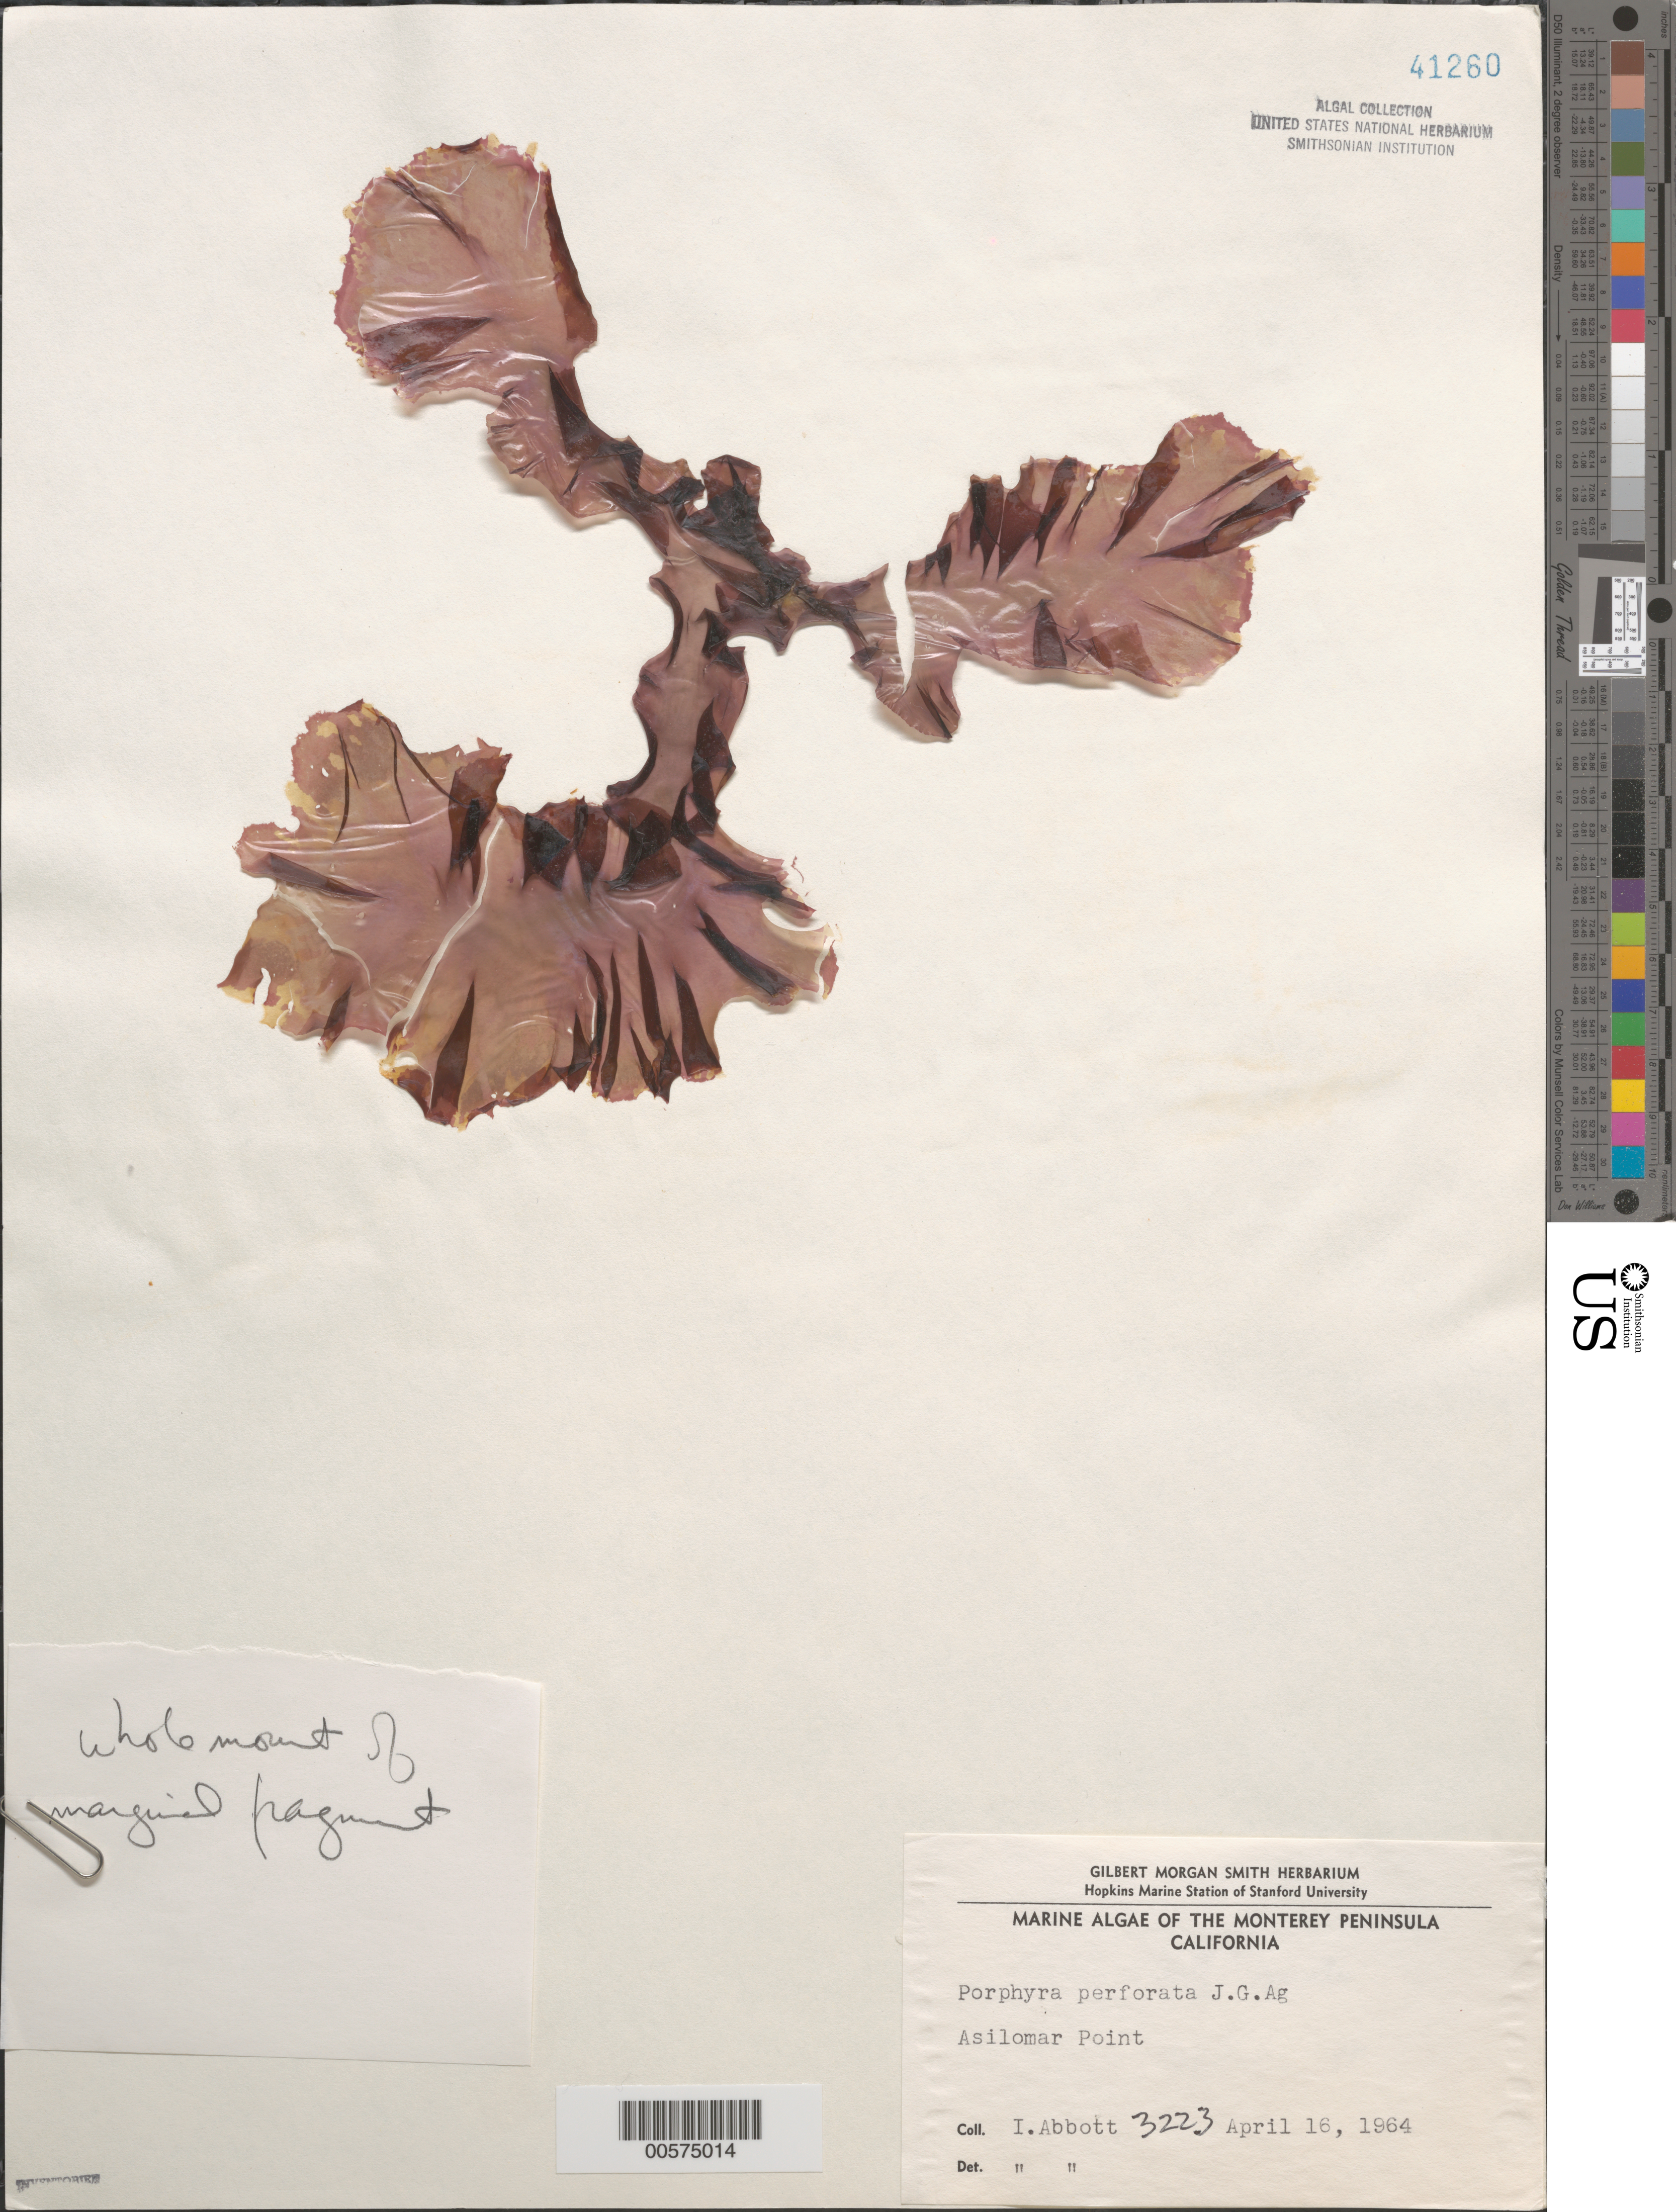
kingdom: Plantae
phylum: Rhodophyta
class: Bangiophyceae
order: Bangiales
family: Bangiaceae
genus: Pyropia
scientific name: Pyropia perforata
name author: (J. Agardh) S.C. Lindstrom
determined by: Algae name updating Project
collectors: I. A. Abbott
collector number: IAA 3223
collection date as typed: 16 Apr 1964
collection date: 1964-04-16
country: United States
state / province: California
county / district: Monterey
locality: Asilomar Point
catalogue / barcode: US 41260